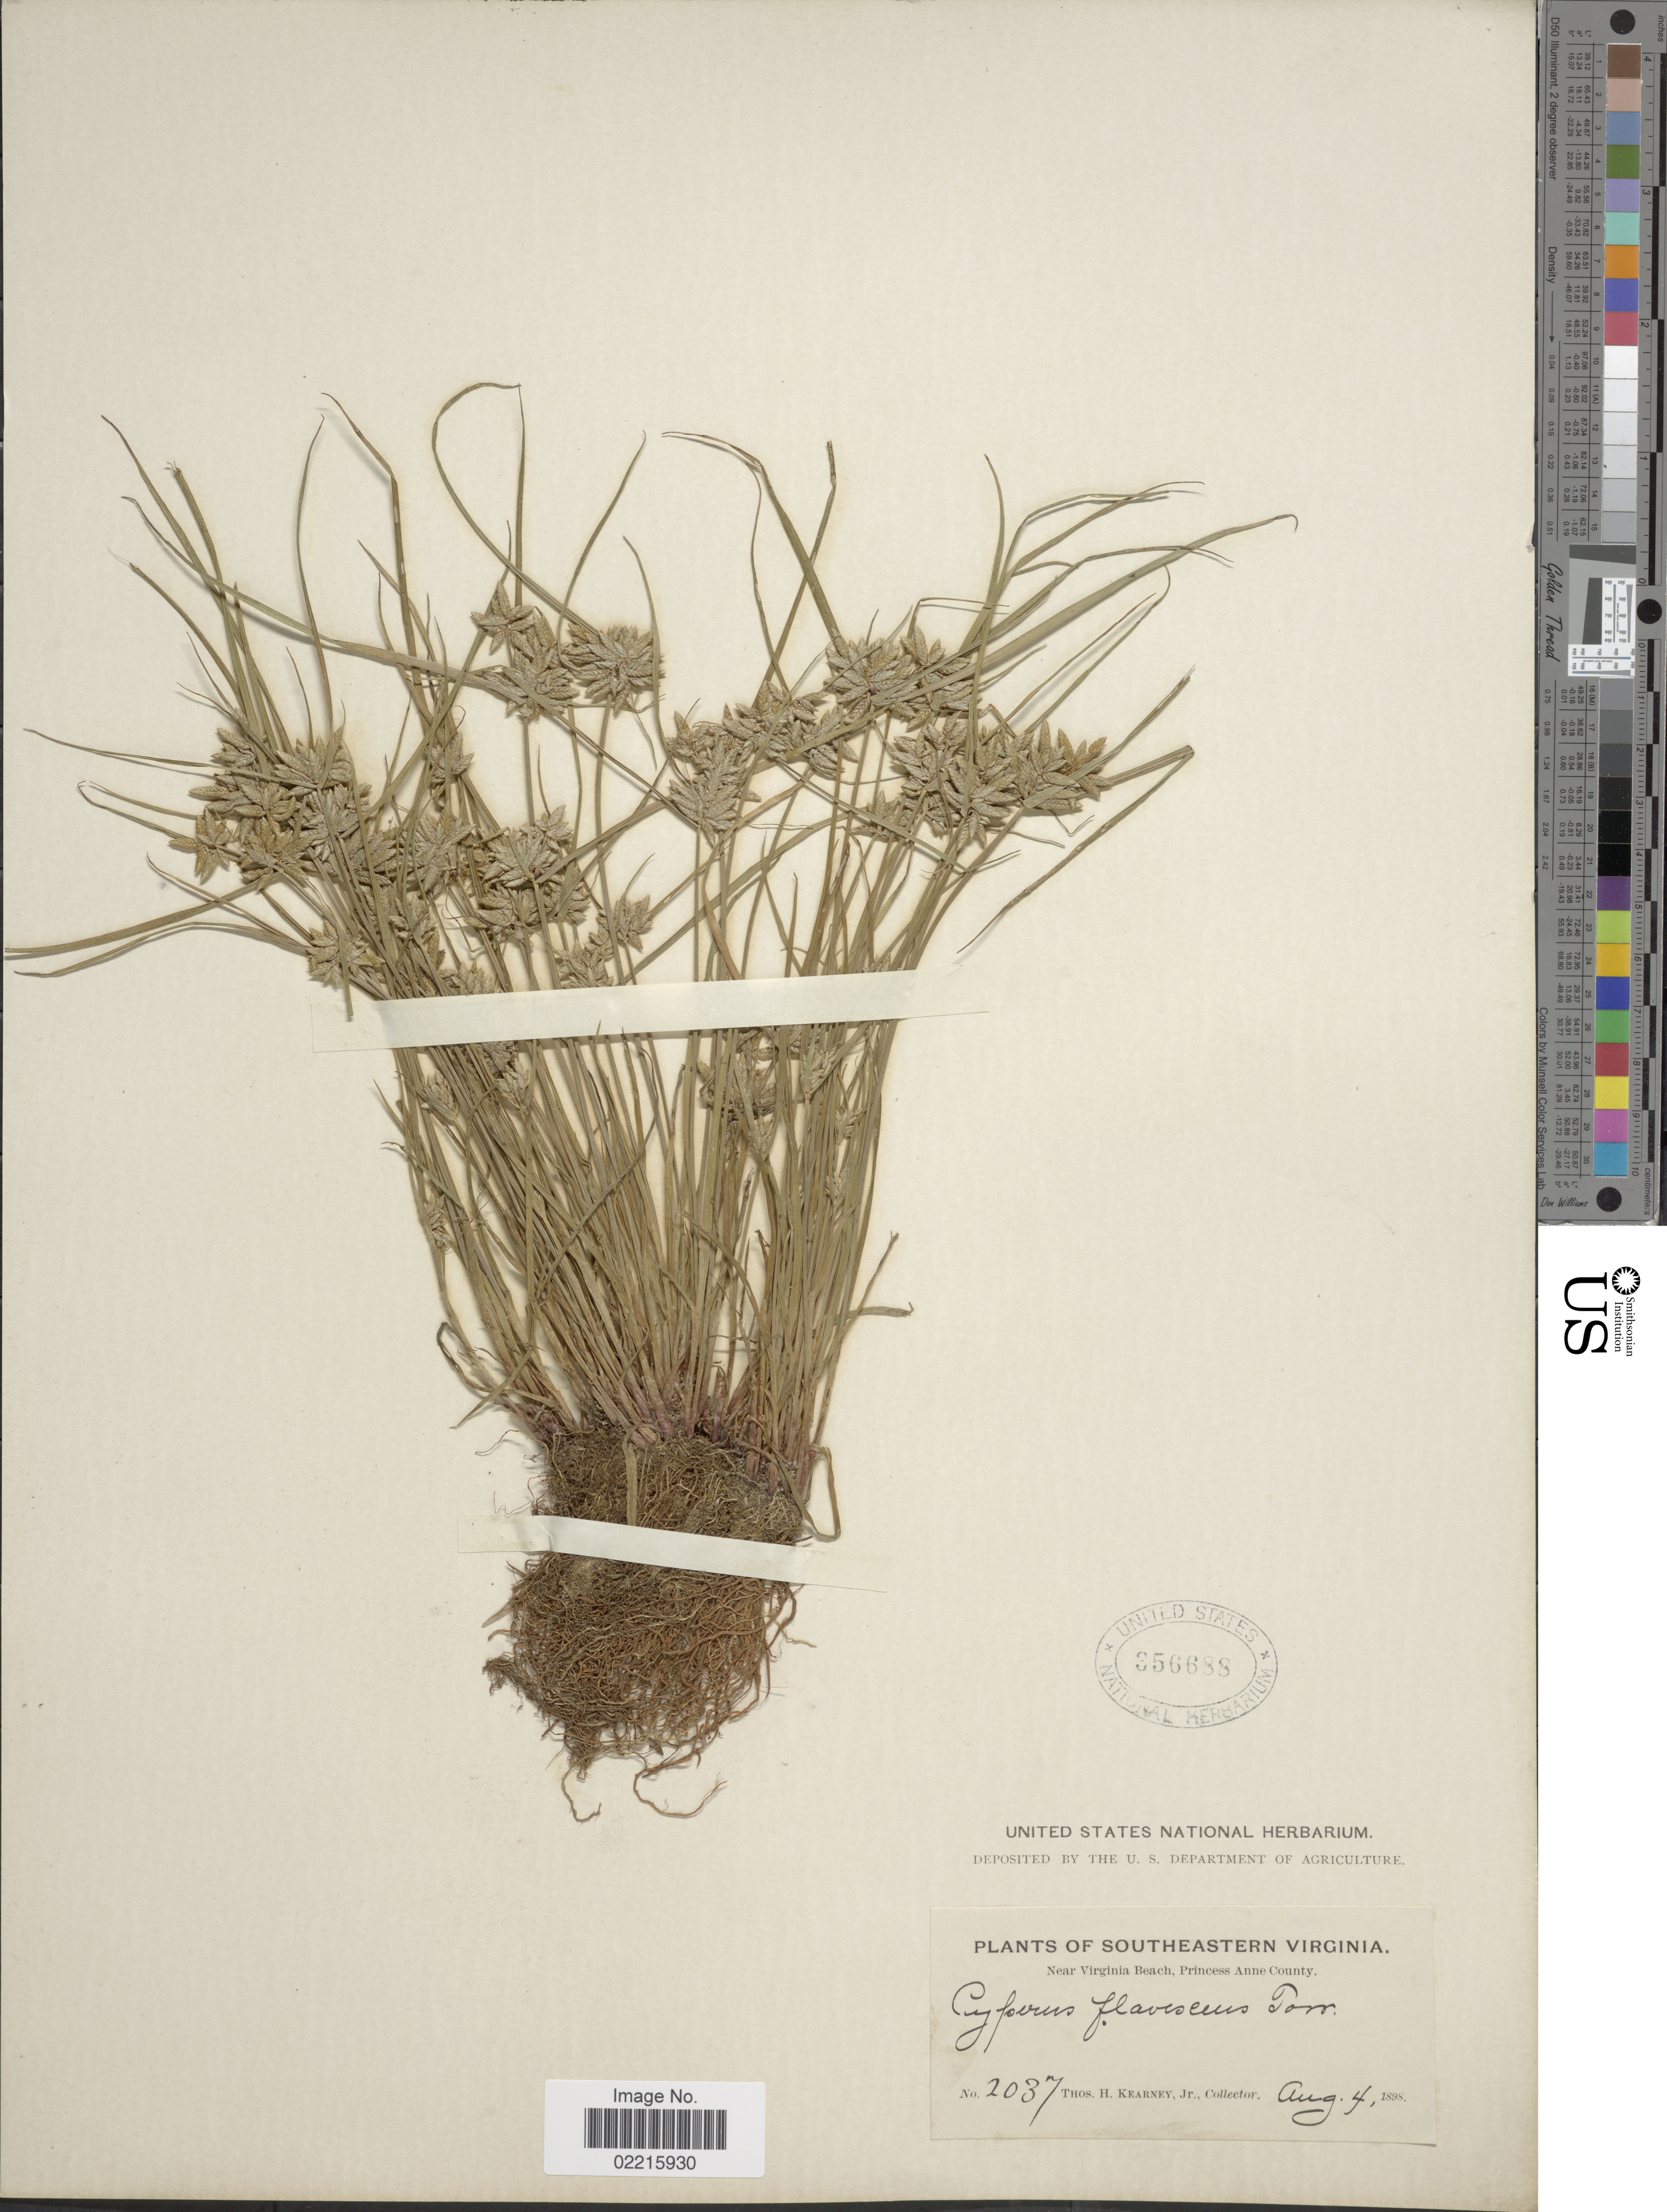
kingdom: Plantae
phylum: Tracheophyta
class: Liliopsida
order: Poales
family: Cyperaceae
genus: Cyperus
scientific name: Cyperus flavescens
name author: L.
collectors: T. H. Kearney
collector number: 2037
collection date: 1898-08-04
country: United States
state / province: Virginia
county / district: City of Virginia Beach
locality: Southeastern Virginia. Near Virginia Beach, Princess Anne (=historic county name) County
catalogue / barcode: US 356688